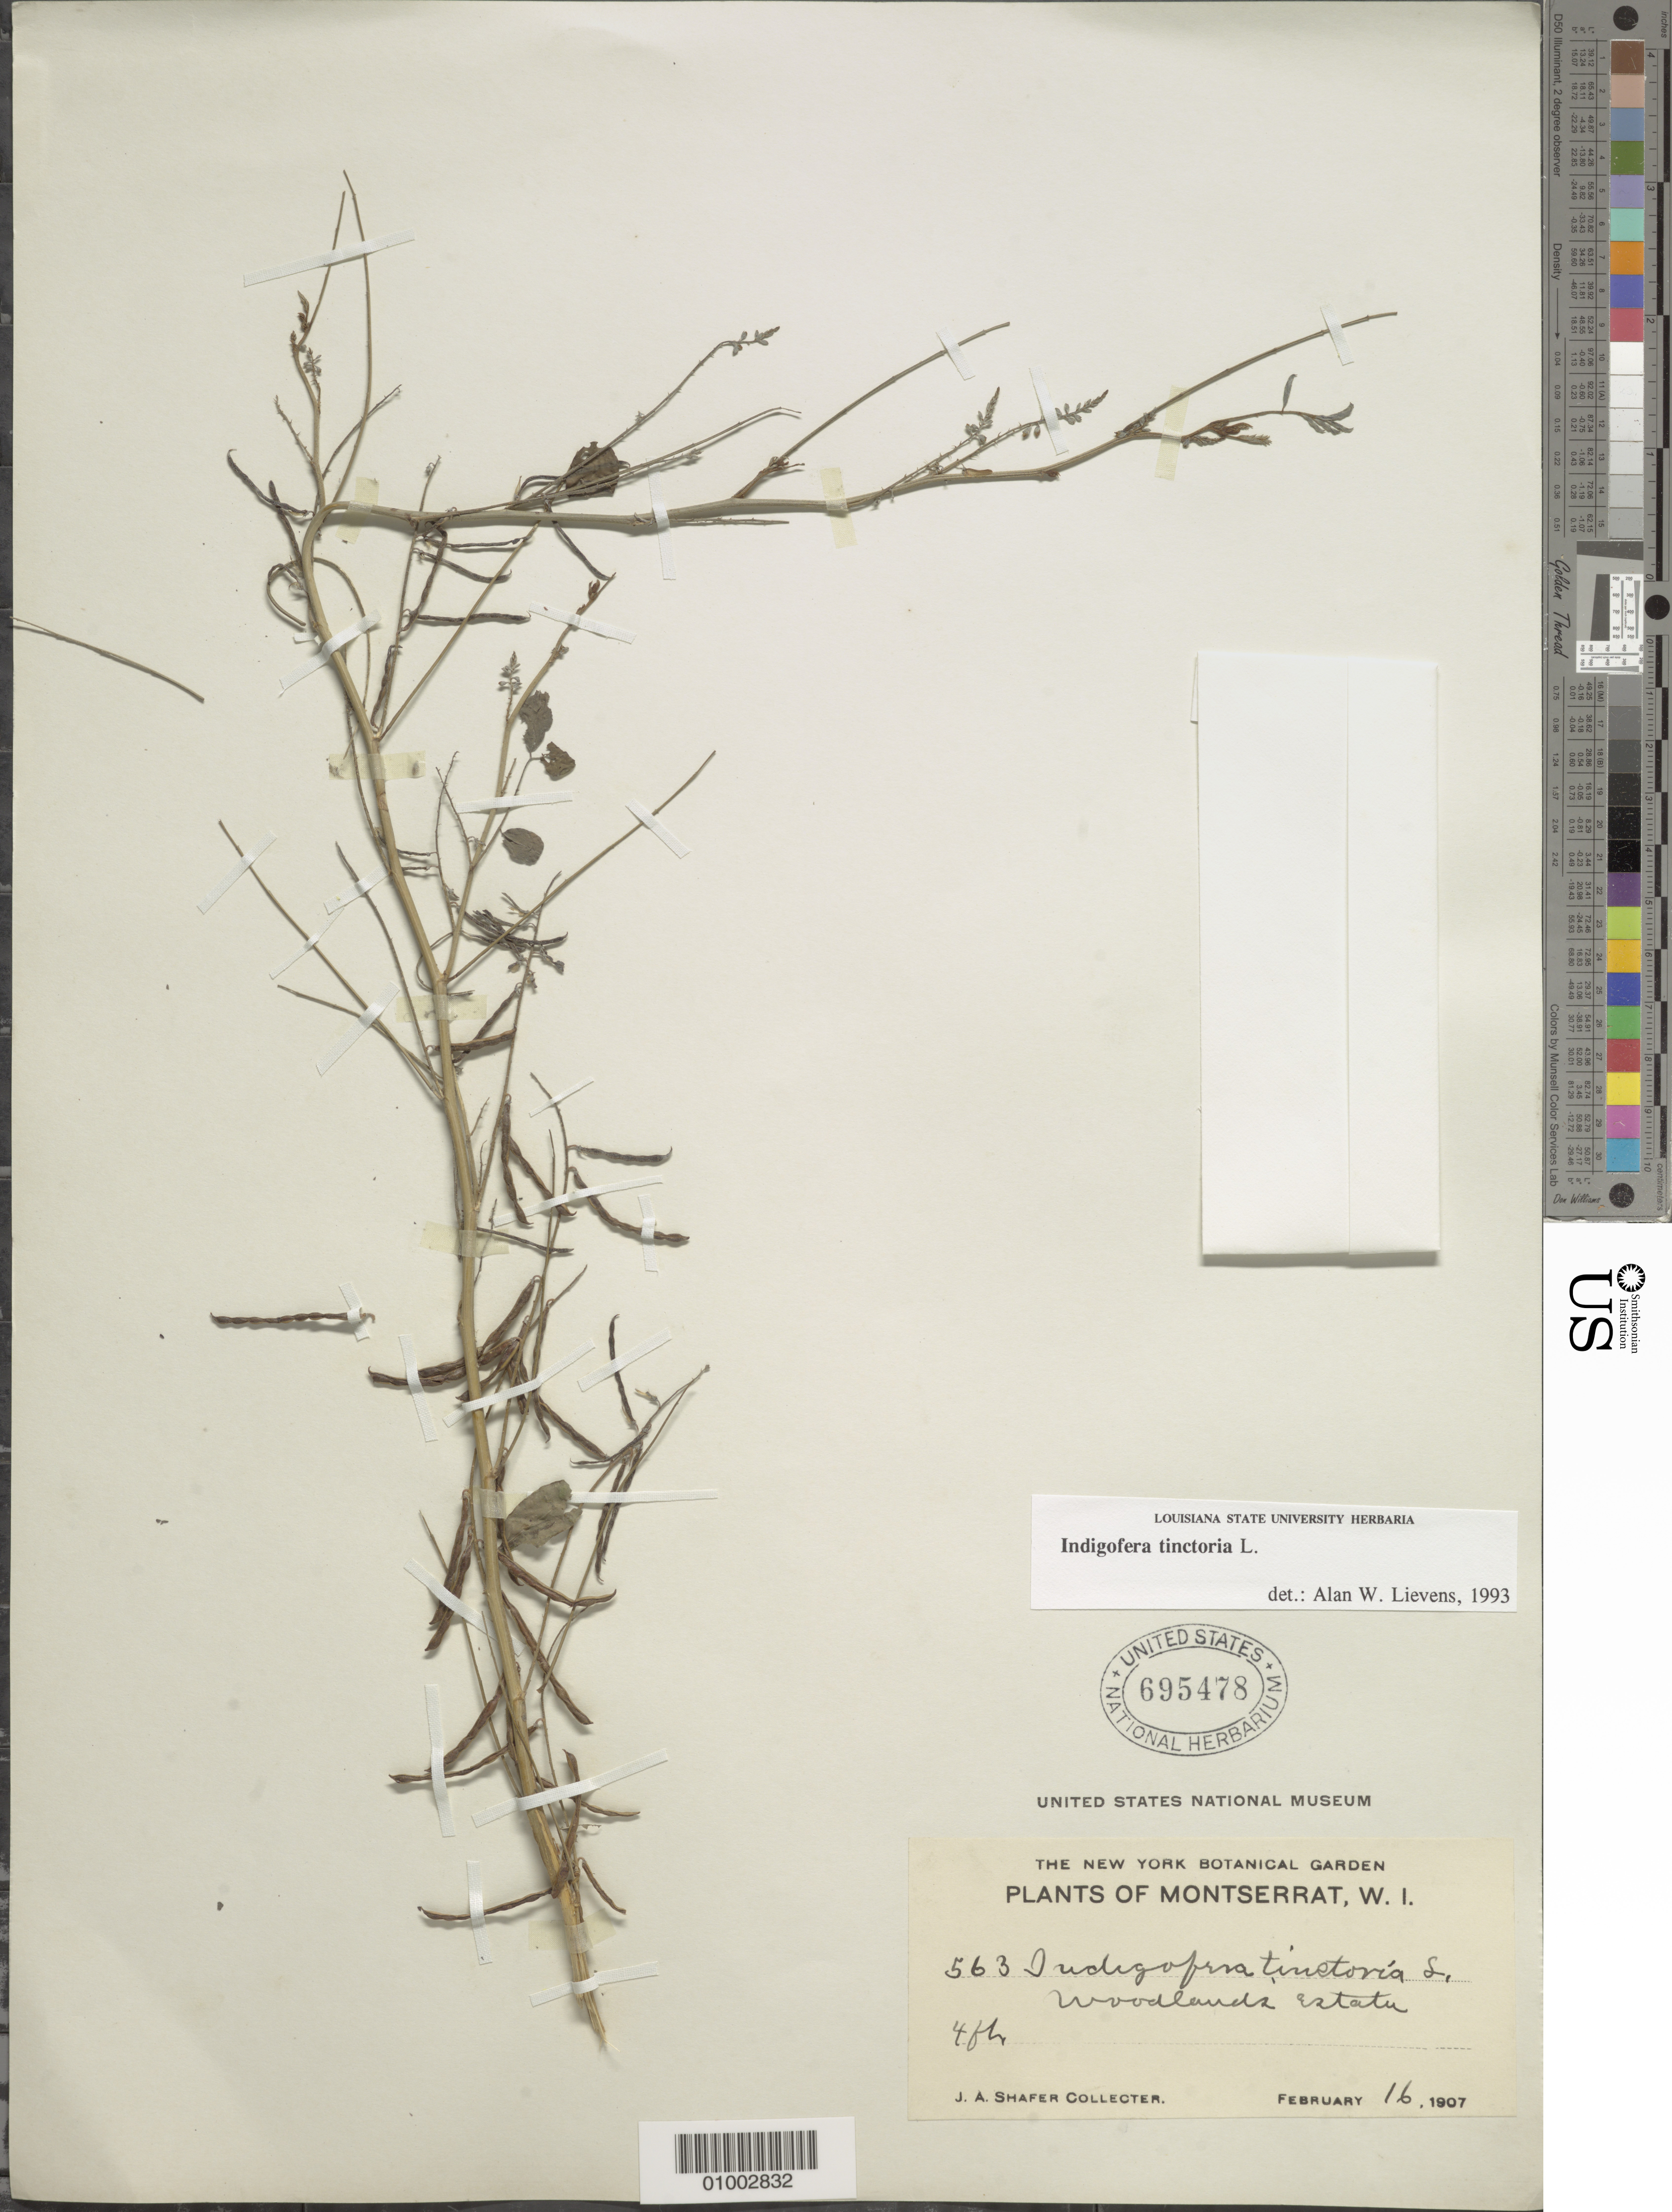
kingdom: Plantae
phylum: Tracheophyta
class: Magnoliopsida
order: Fabales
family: Fabaceae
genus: Indigofera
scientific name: Indigofera tinctoria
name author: L.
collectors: J. A. Shafer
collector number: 563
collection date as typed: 16 Feb 1907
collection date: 1907-02-16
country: Montserrat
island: Montserrat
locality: Woodland estate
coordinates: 0 N, 0 E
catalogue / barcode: US 695478